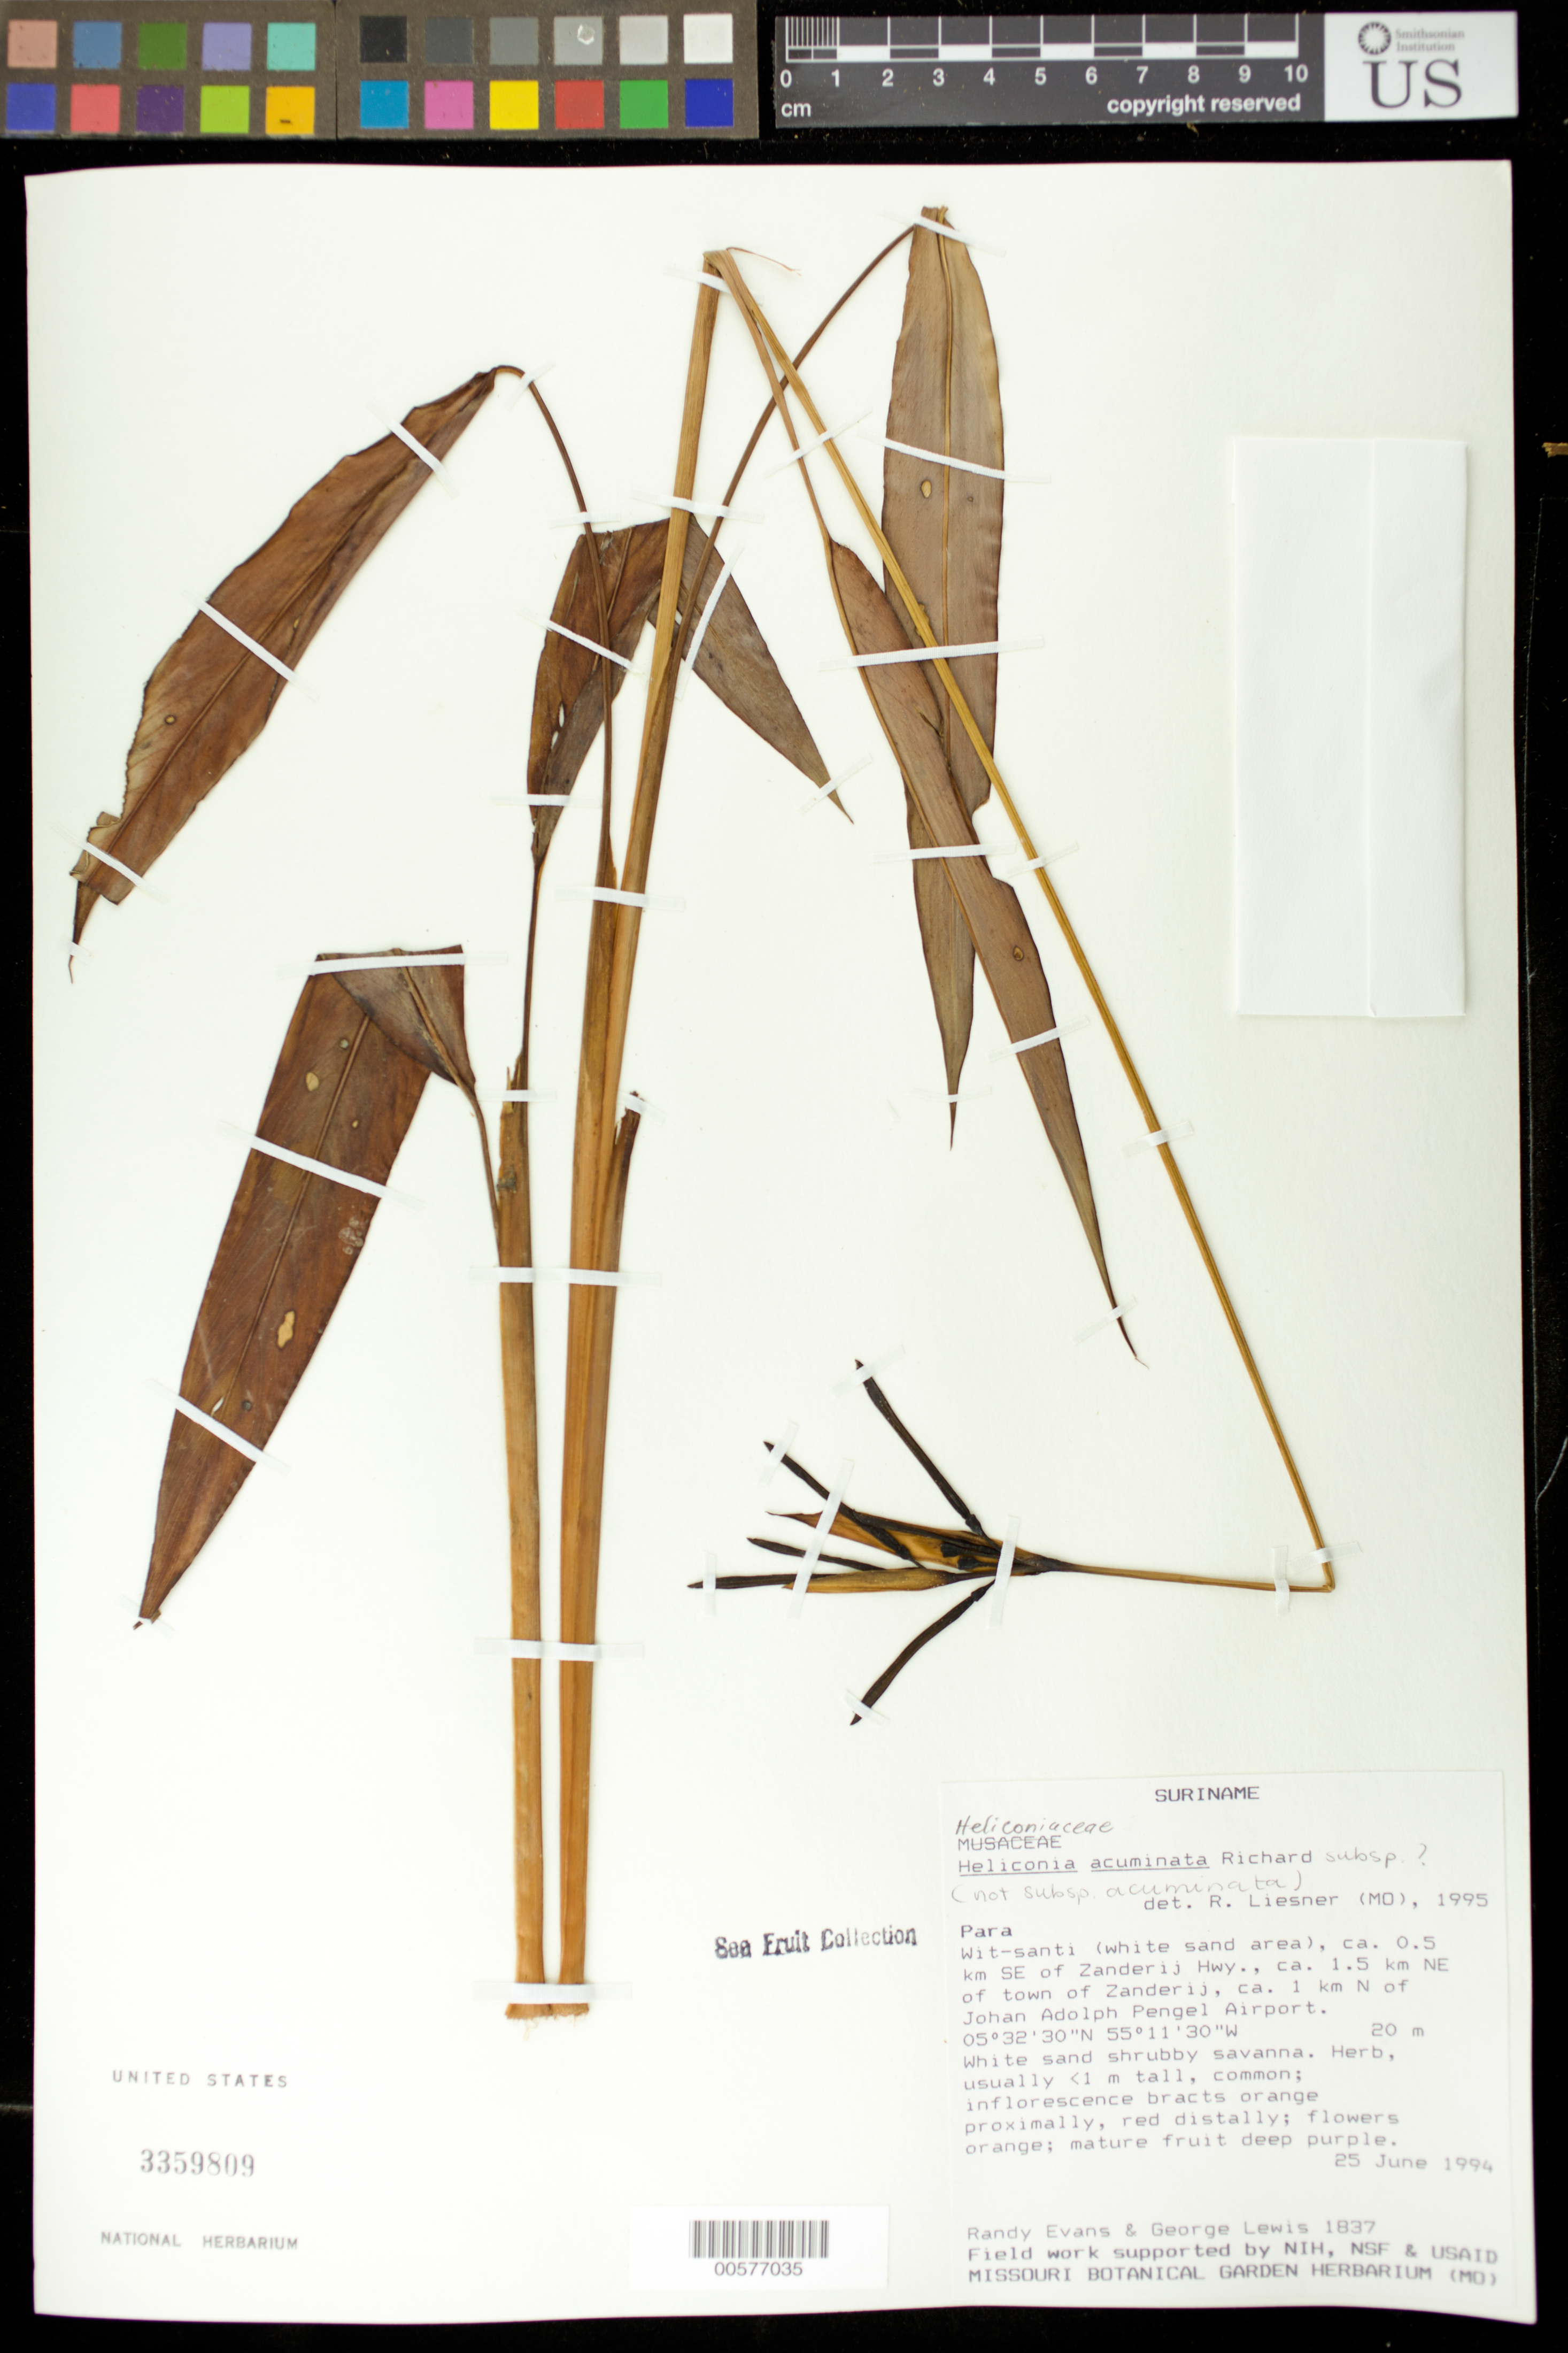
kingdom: Plantae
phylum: Tracheophyta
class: Liliopsida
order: Zingiberales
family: Heliconiaceae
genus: Heliconia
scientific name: Heliconia acuminata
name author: A. Rich.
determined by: Liesner, R. L.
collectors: R. Evans & G. Lewis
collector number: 1837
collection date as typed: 25-Jun-94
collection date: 1994-06-25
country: Suriname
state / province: Para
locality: Wit-santi, ca. 0.5 km SE of Zanderij Hwy., 1.5 km NE of town of Zanderij, ca 1 km N of Johan Adolph Pengel Airport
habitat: White sand shrubby savanna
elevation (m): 20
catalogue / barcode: US 3359809